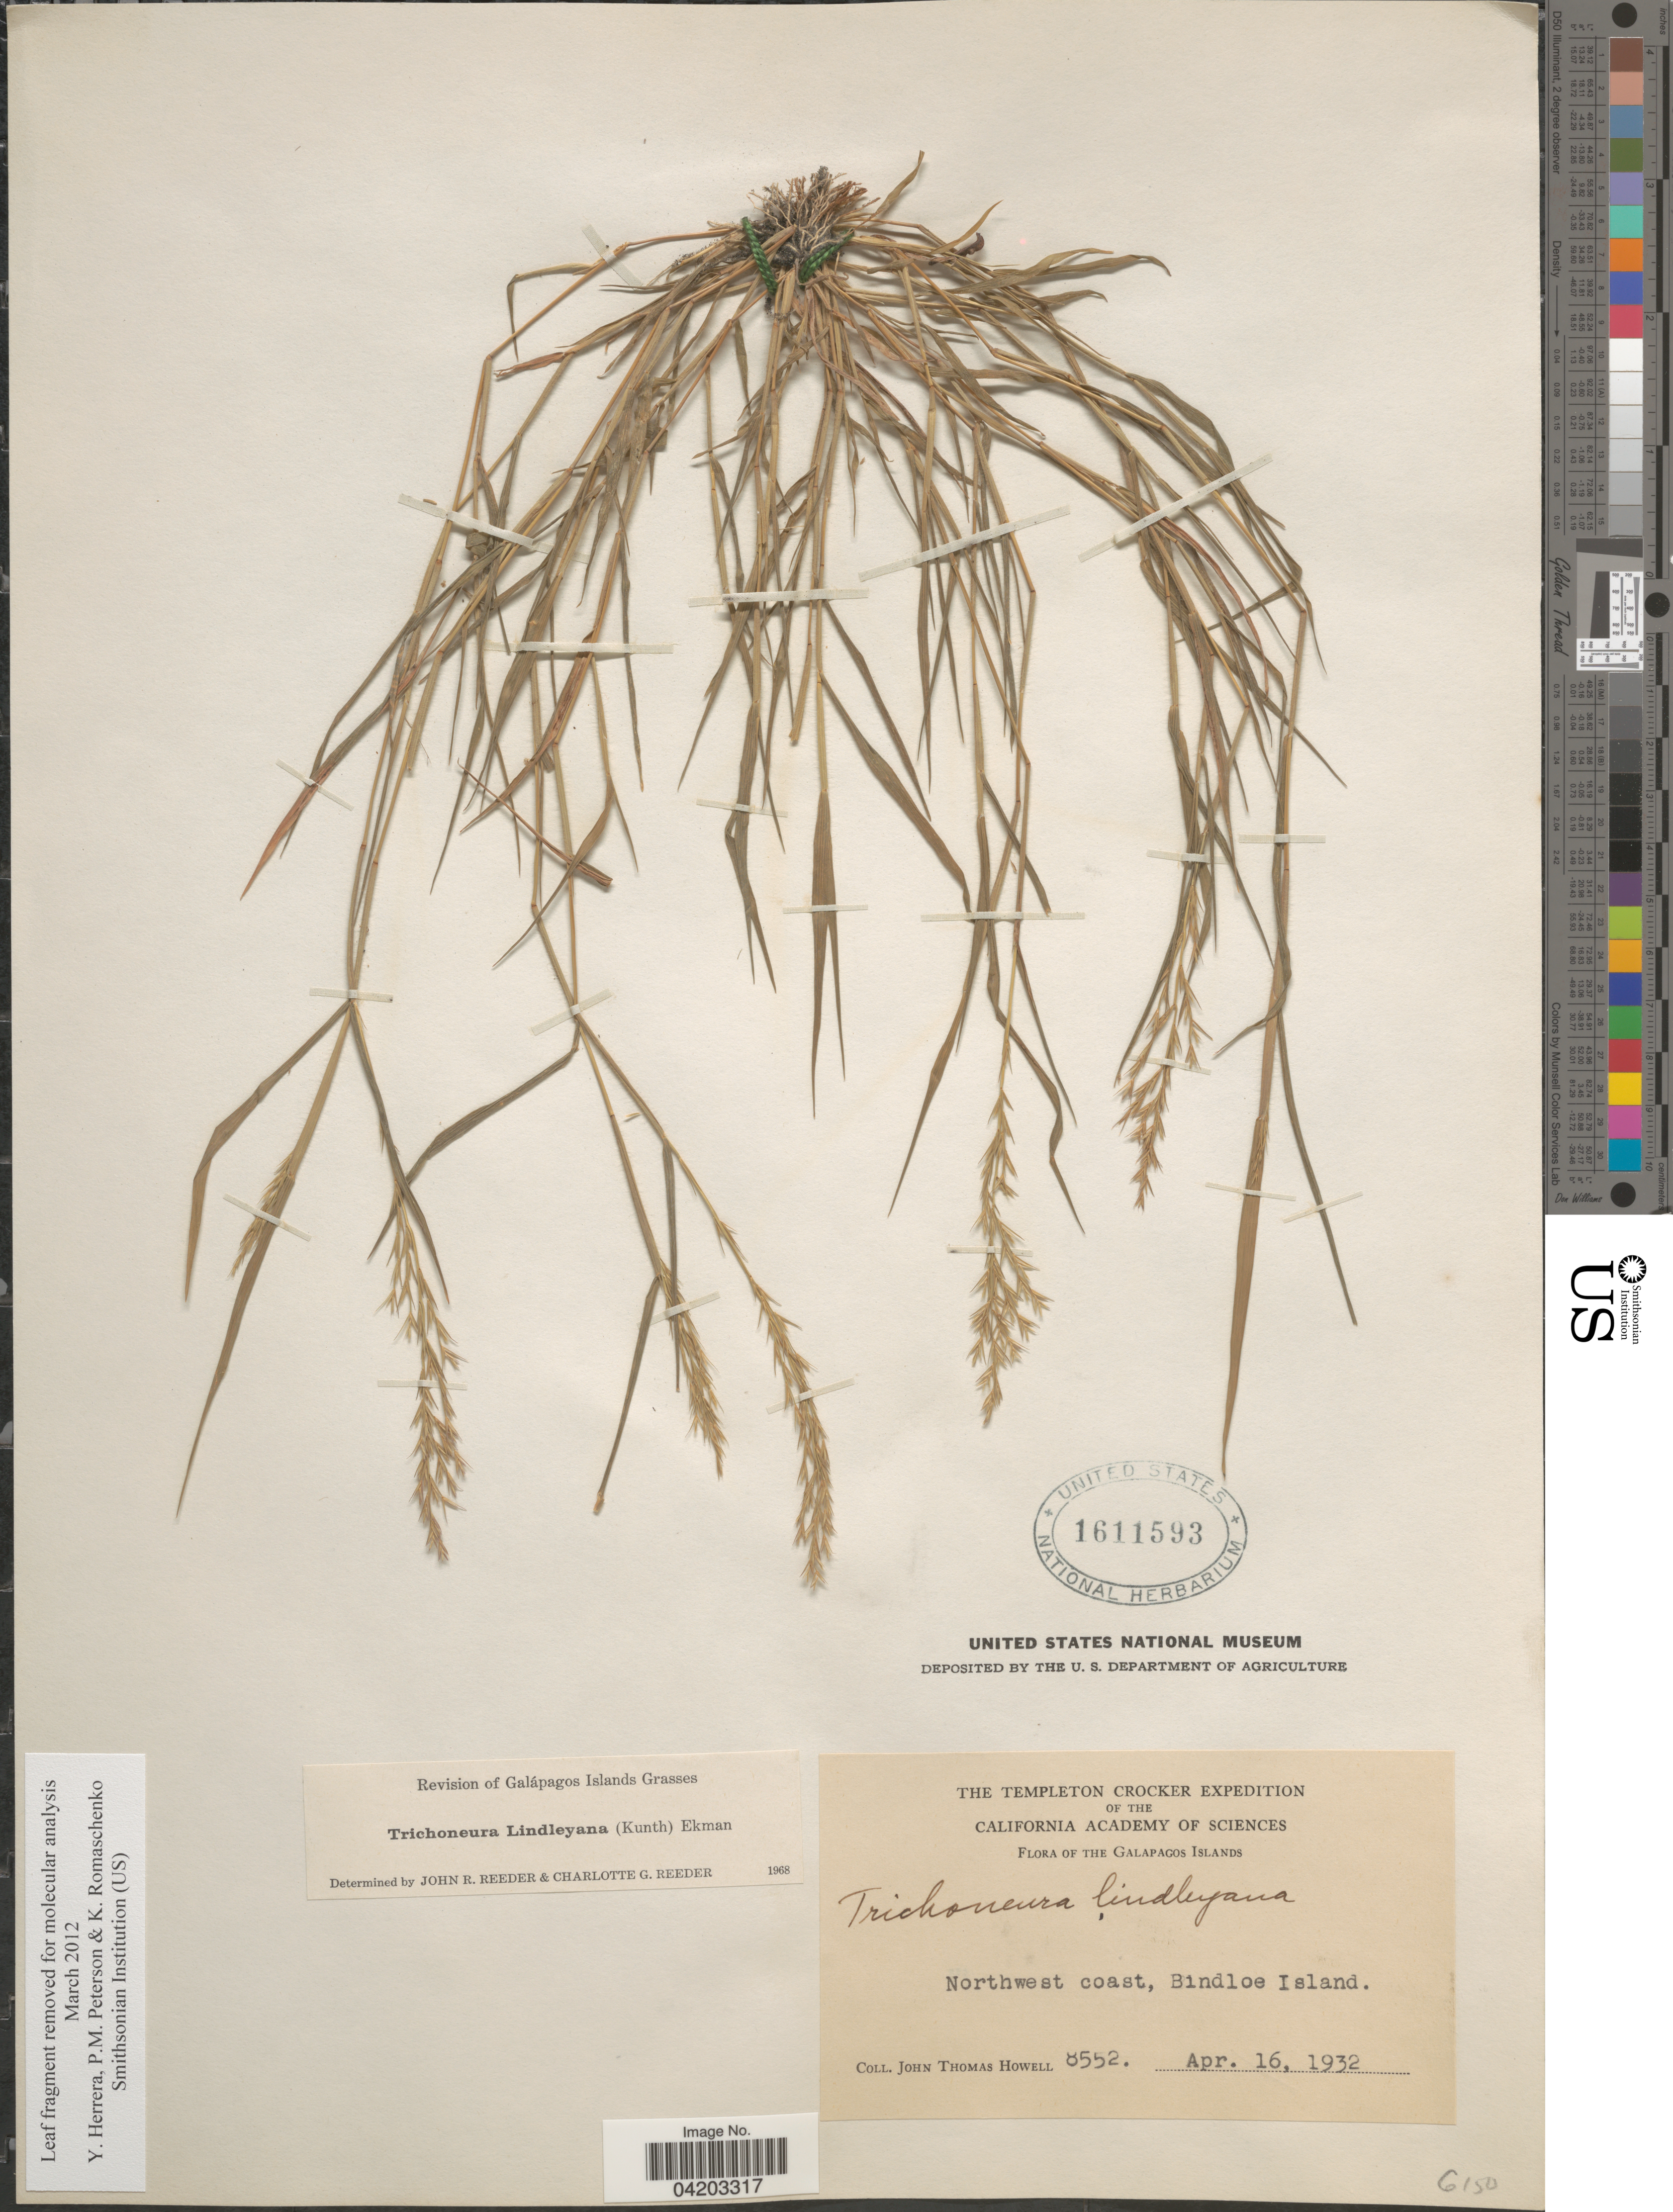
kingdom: Plantae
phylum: Tracheophyta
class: Liliopsida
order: Poales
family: Poaceae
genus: Trichoneura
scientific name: Trichoneura lindleyana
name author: (Kunth) Ekman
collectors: J. T. Howell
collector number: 8552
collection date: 1932-04-16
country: Ecuador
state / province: Colón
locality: The Templeton Crocker Expedition of the California Academy of Sciences. Galapagos Islands. Northwest coast, Bindloe Island.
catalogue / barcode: US 1611593